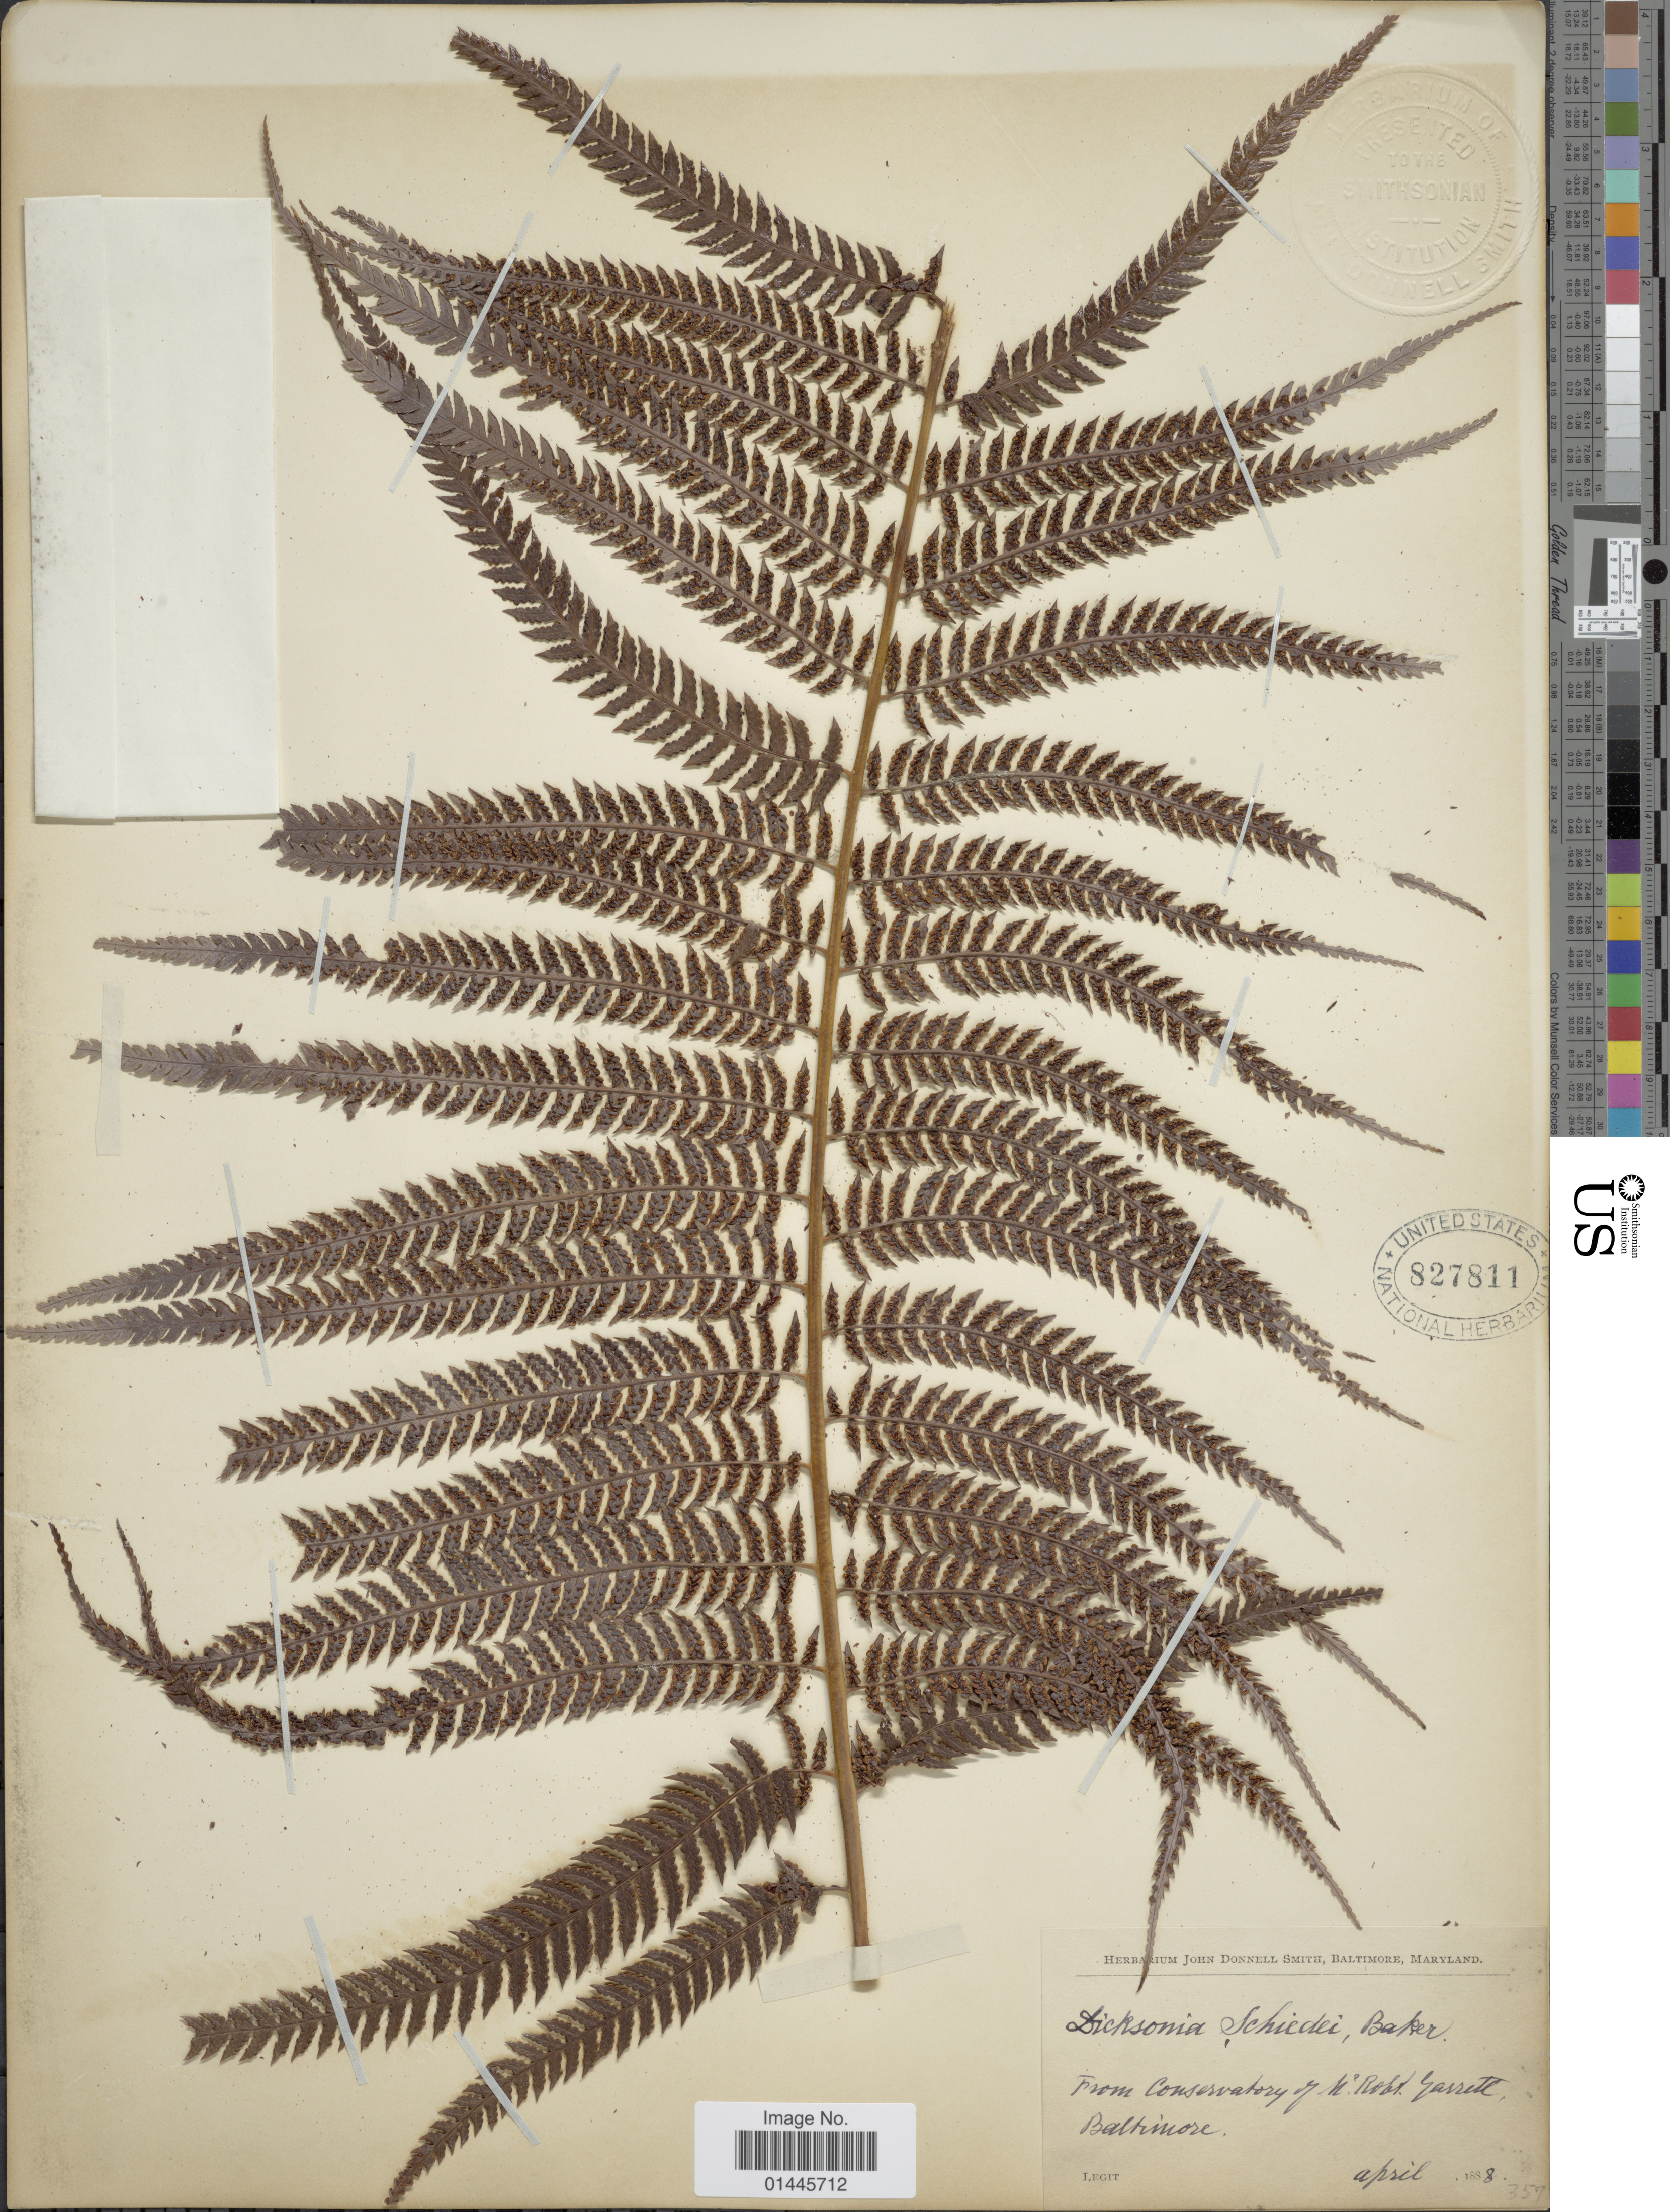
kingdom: Plantae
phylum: Tracheophyta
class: Polypodiopsida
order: Cyatheales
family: Cibotiaceae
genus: Cibotium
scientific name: Cibotium schiedei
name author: Schltdl. & Cham.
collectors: ex Herb. John Donnell Smith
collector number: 357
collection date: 1888-04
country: United States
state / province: Maryland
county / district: City of Baltimore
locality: Baltimore, from Conservatory of Mr. Robt. Garrett.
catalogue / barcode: US 827811